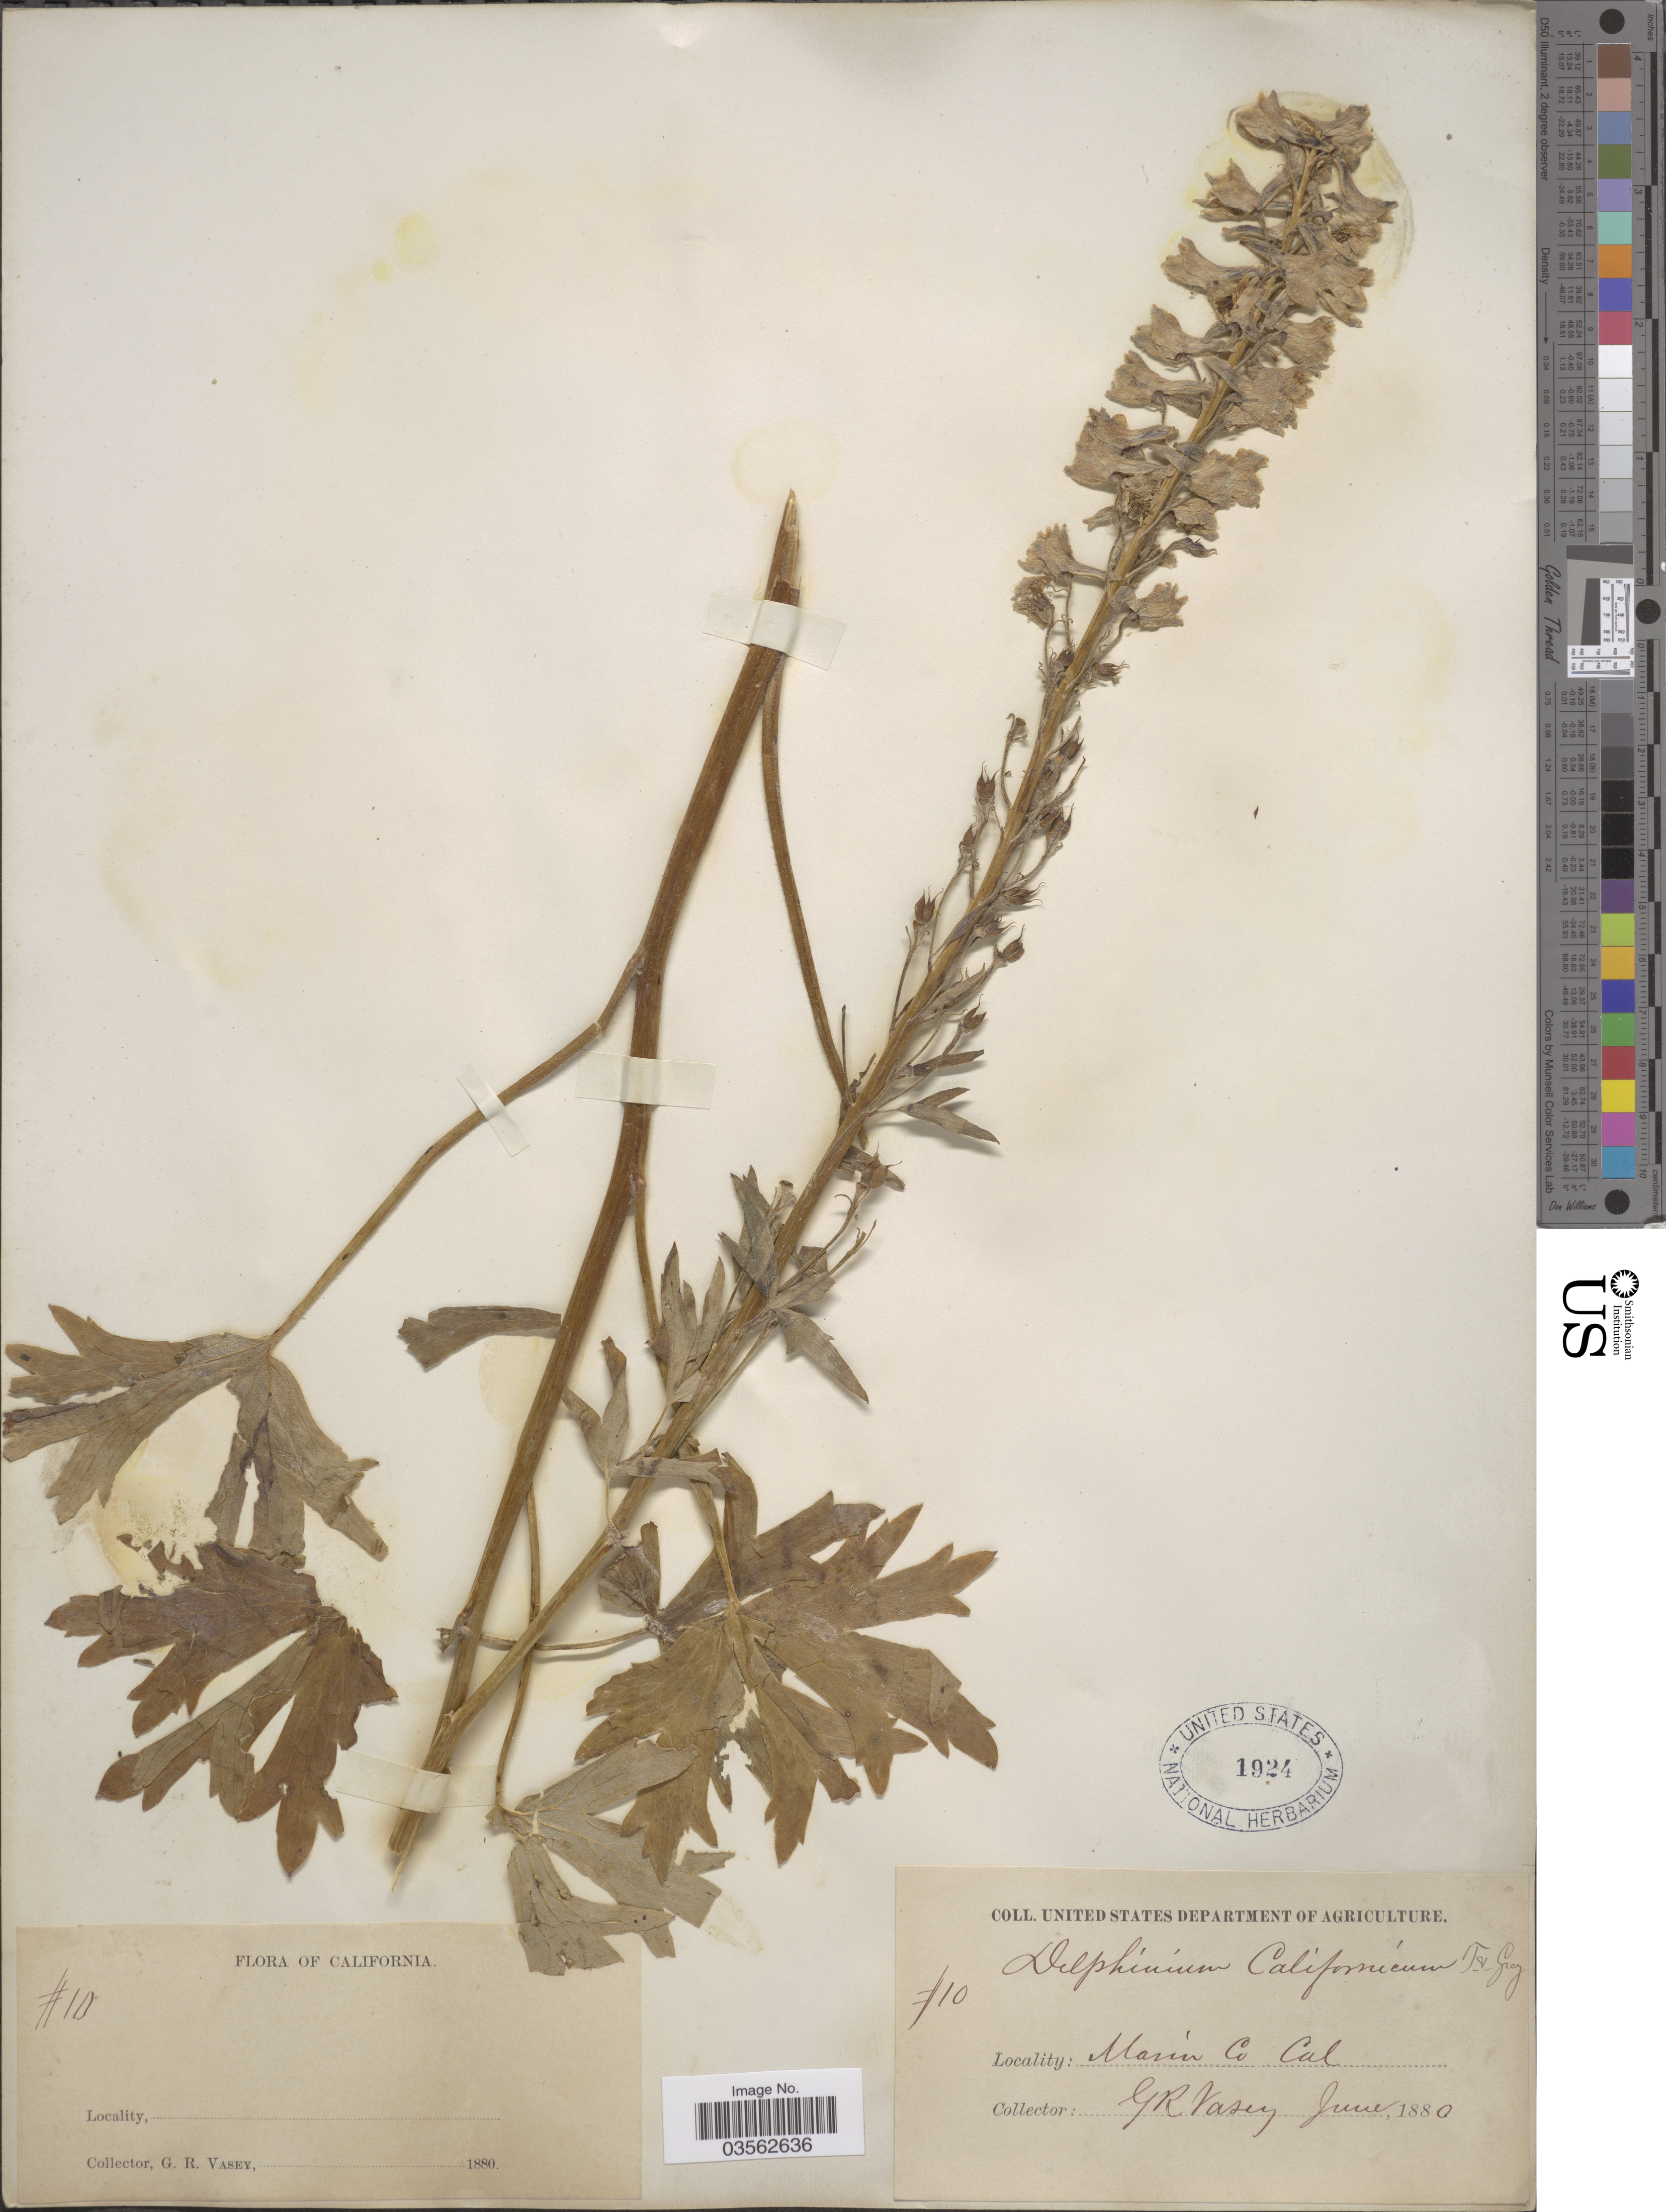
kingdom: Plantae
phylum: Tracheophyta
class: Magnoliopsida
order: Ranunculales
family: Ranunculaceae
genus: Delphinium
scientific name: Delphinium californicum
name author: Torr. & A. Gray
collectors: G. R. Vasey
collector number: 10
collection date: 1880-06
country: United States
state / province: California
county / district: Marin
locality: Marin Co.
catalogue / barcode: US 1924